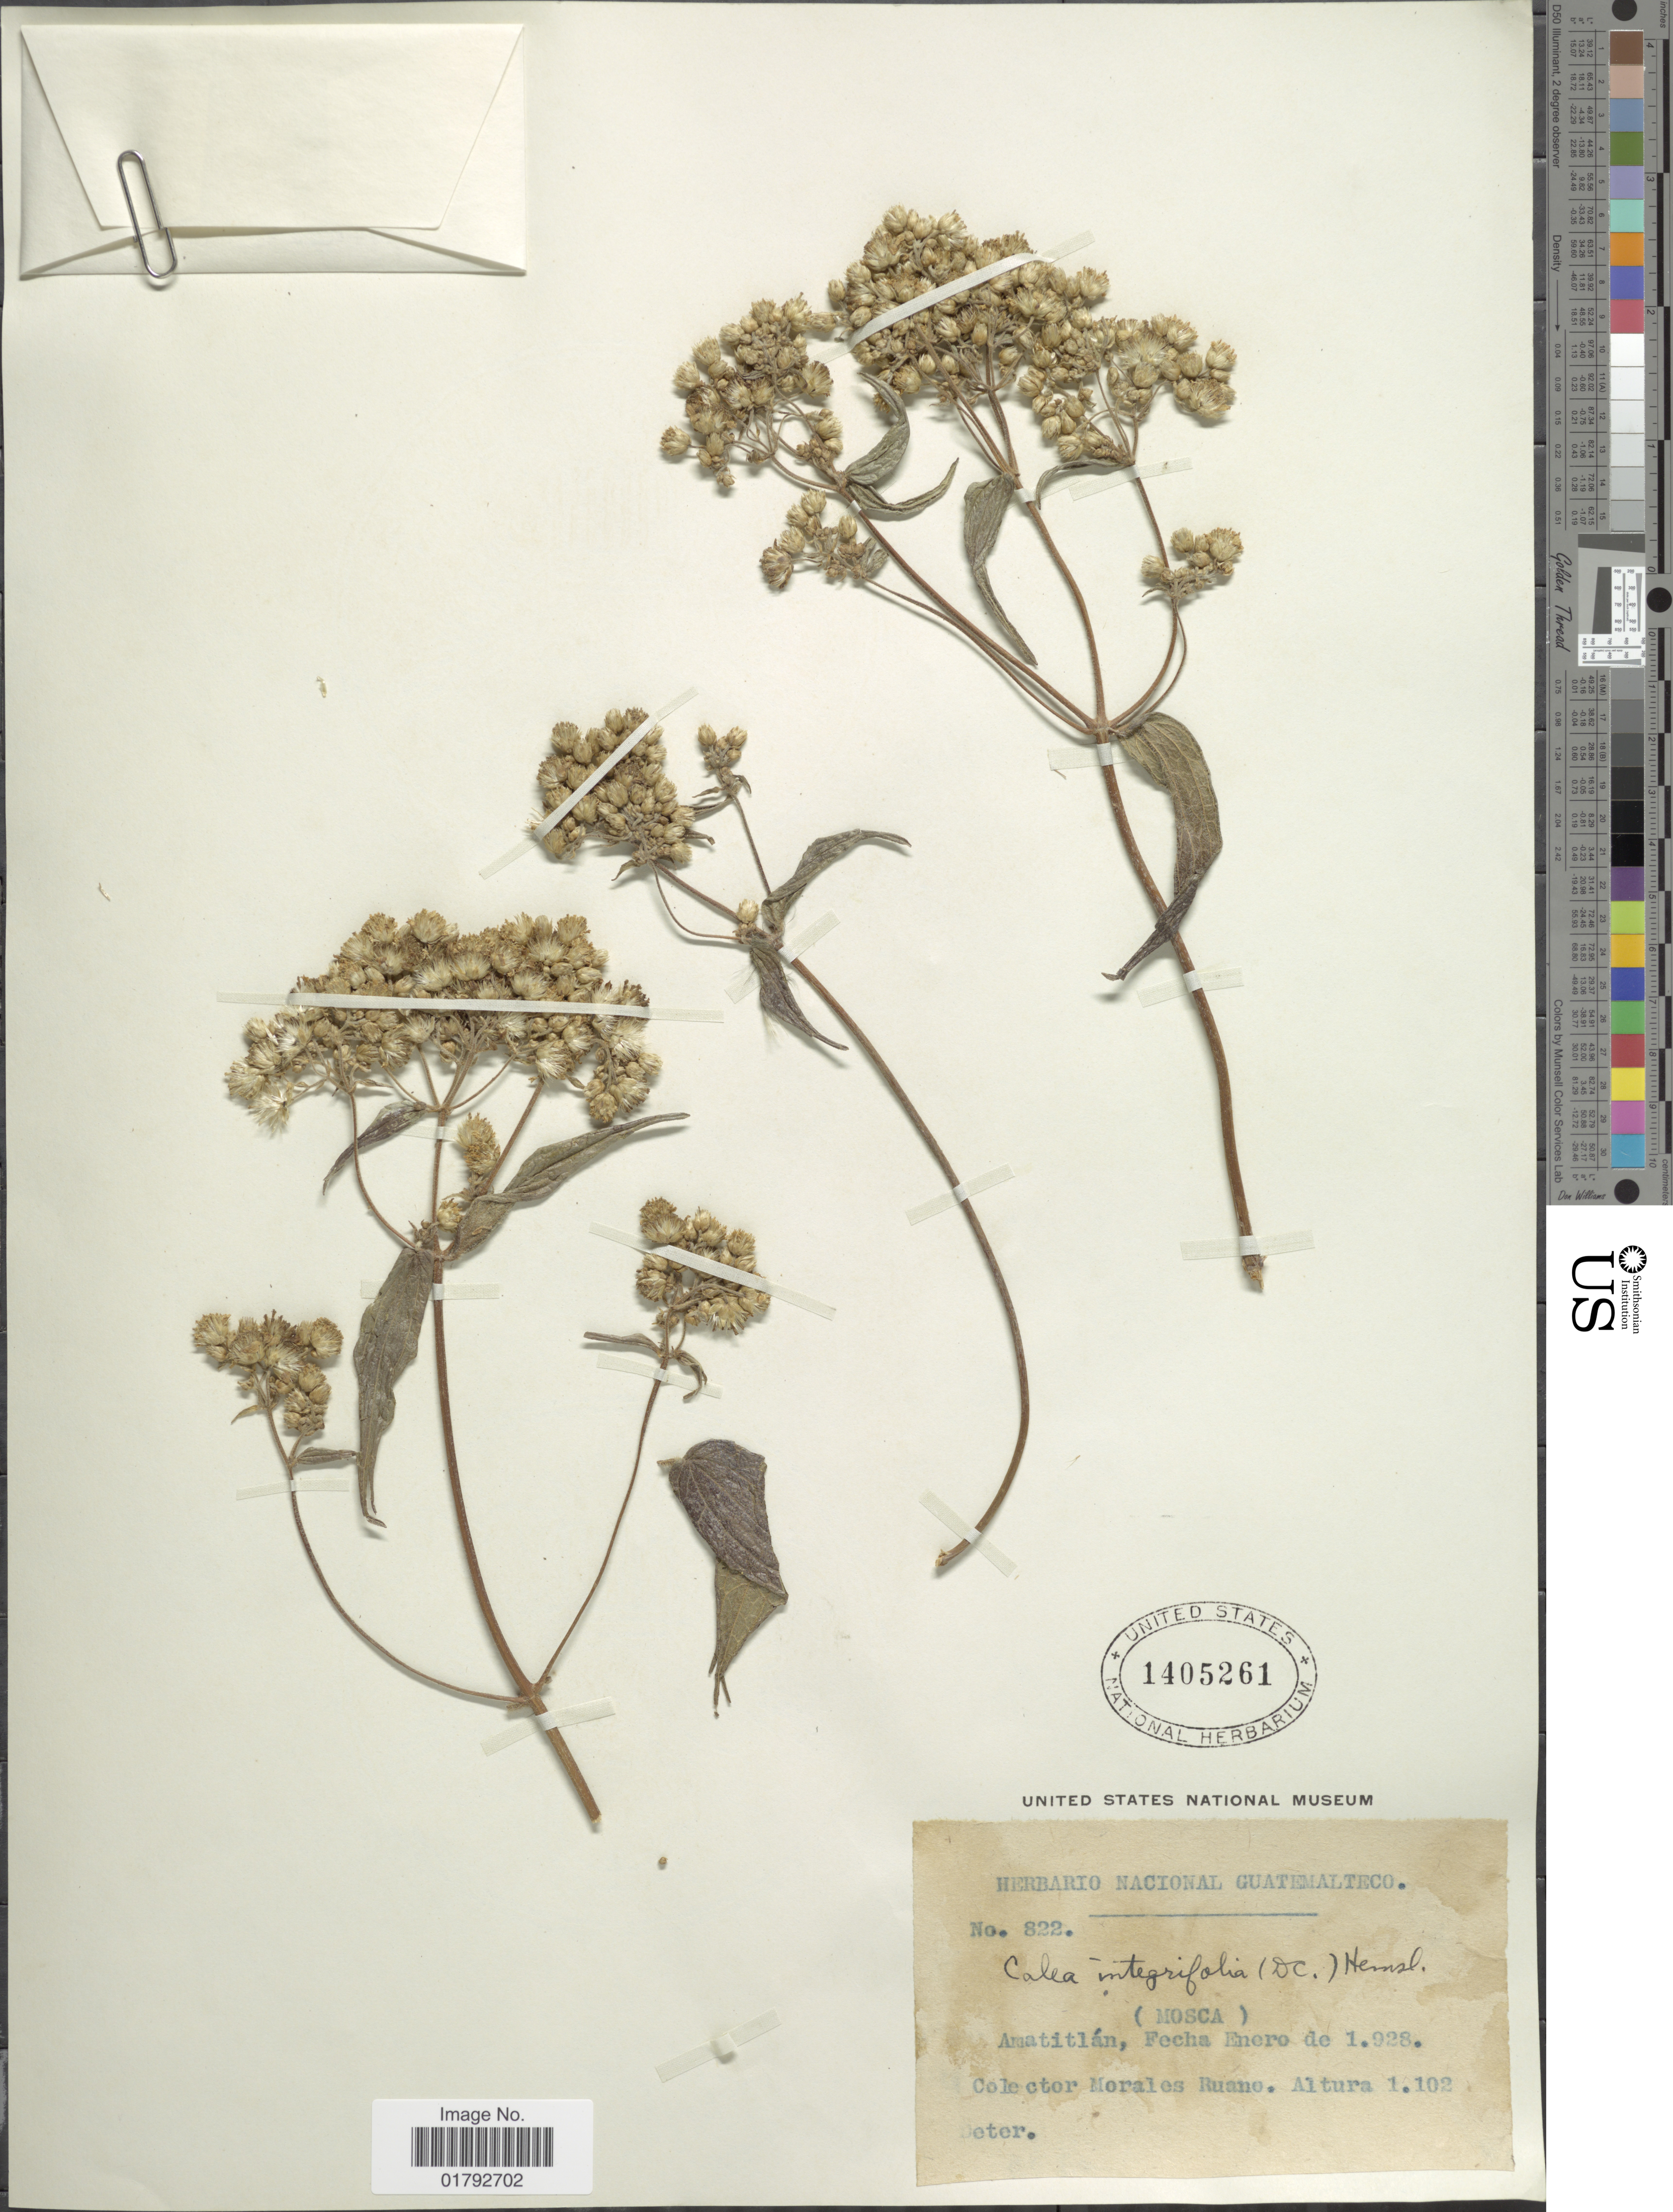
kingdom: Plantae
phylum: Tracheophyta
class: Magnoliopsida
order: Asterales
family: Asteraceae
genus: Alloispermum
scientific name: Alloispermum integrifolium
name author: (DC.) H. Rob.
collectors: M. Ruano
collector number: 822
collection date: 1928-01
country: Guatemala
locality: Amatitlan, Fecha.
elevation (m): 1102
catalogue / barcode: US 1405261